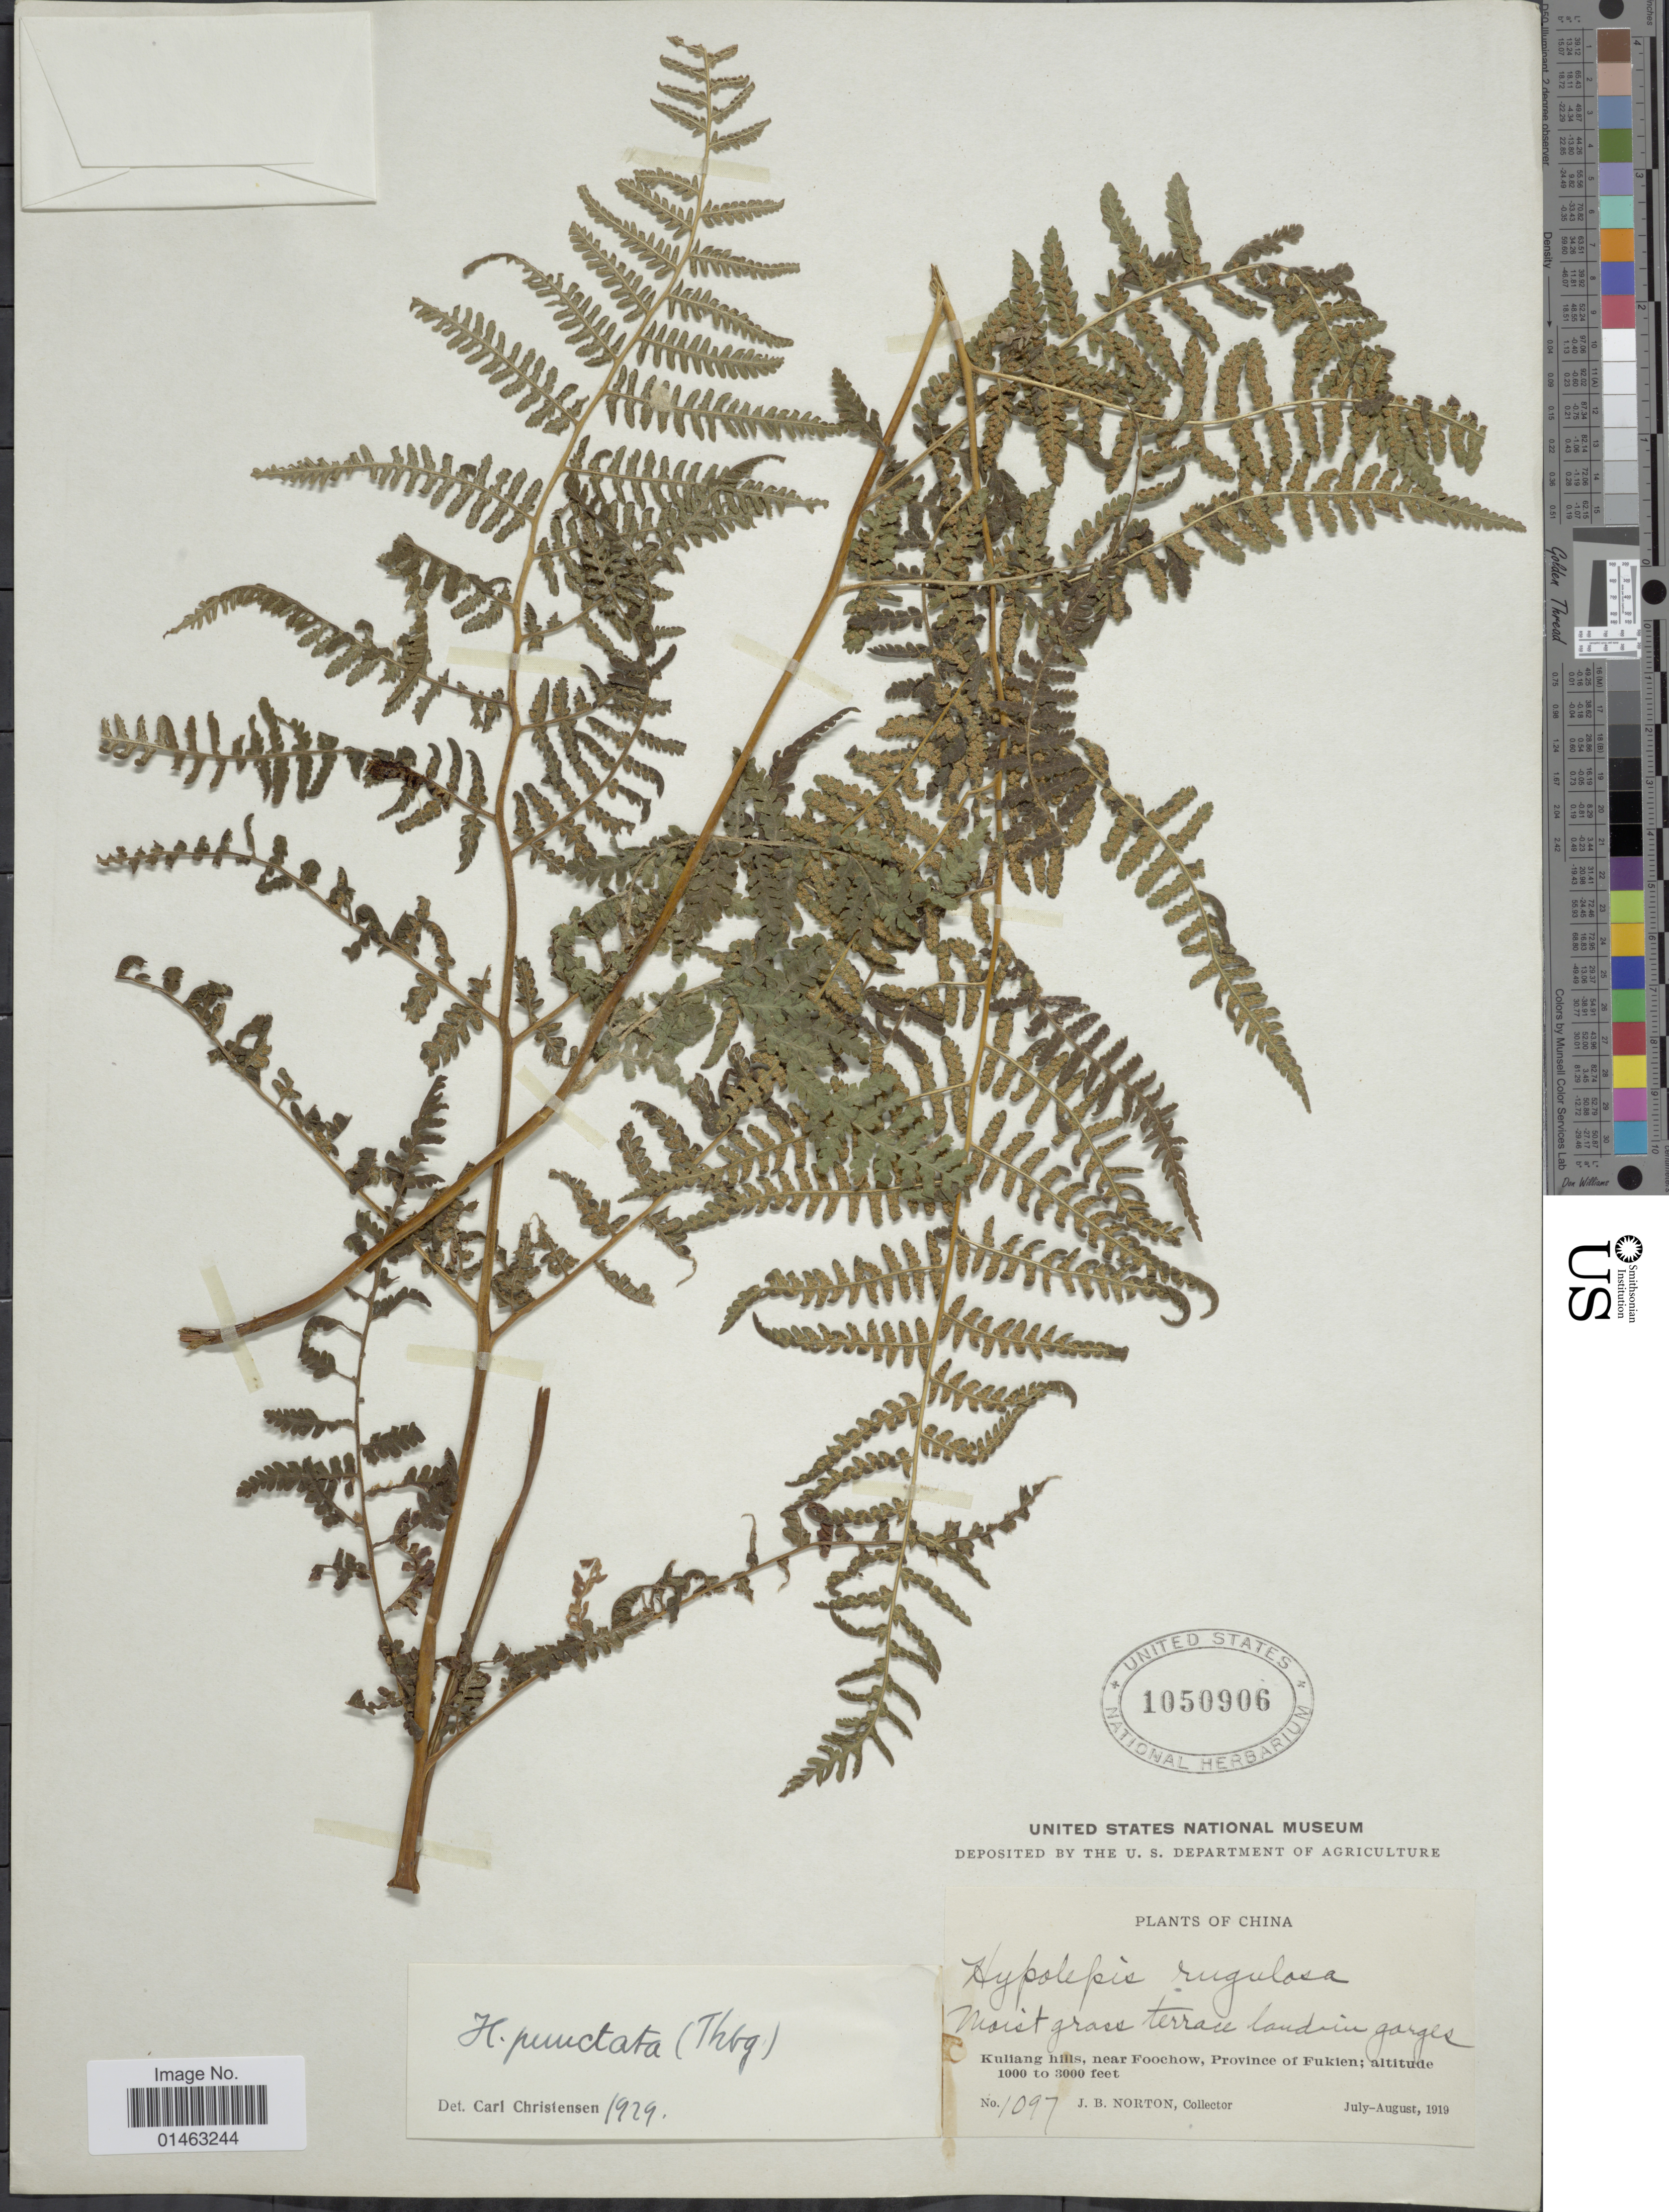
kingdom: Plantae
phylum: Tracheophyta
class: Polypodiopsida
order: Polypodiales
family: Dennstaedtiaceae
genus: Hypolepis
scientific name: Hypolepis punctata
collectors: J. B. Norton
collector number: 1097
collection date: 1919-07/1919-08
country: China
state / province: Fujian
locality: Kuliang hills, near Foochow, Province of Fukien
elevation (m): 305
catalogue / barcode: US 1050906